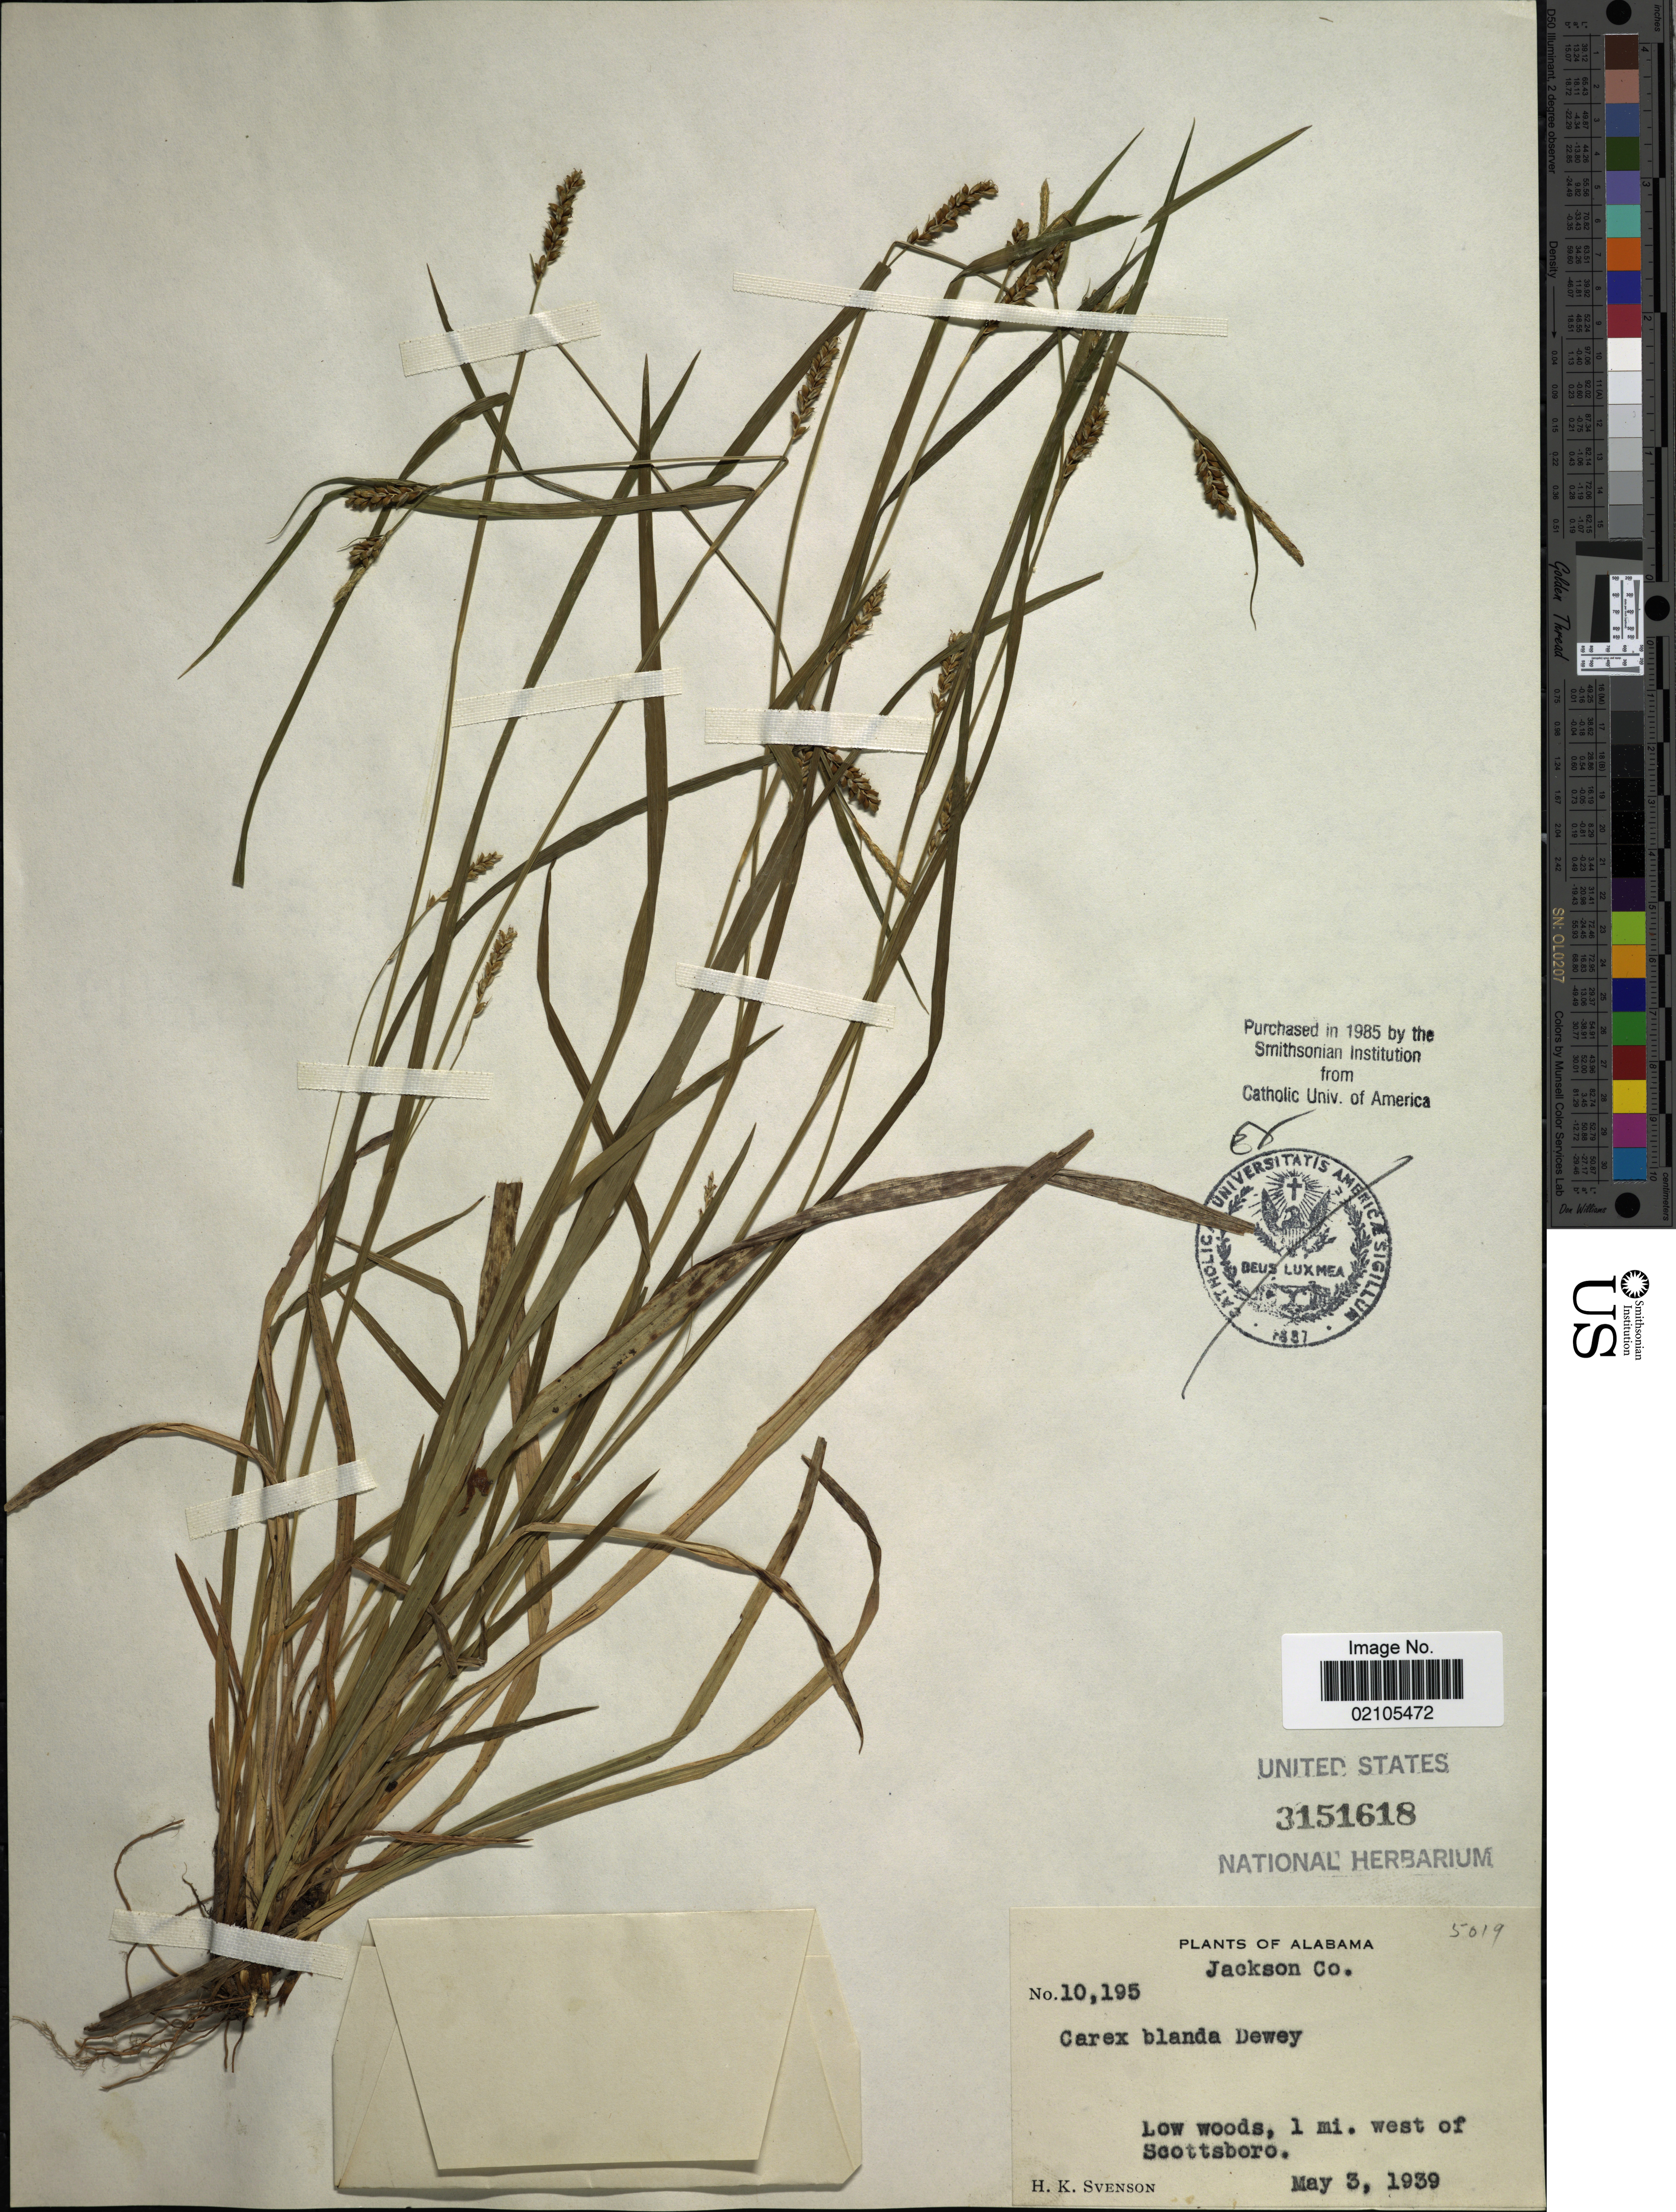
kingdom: Plantae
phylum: Tracheophyta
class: Liliopsida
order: Poales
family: Cyperaceae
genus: Carex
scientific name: Carex blanda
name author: Dewey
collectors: H. K. Svenson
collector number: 10195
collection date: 1939-05-03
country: United States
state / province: Alabama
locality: Jackson Co. Low woods, 1 mi. west of Scottsboro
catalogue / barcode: US 3151618